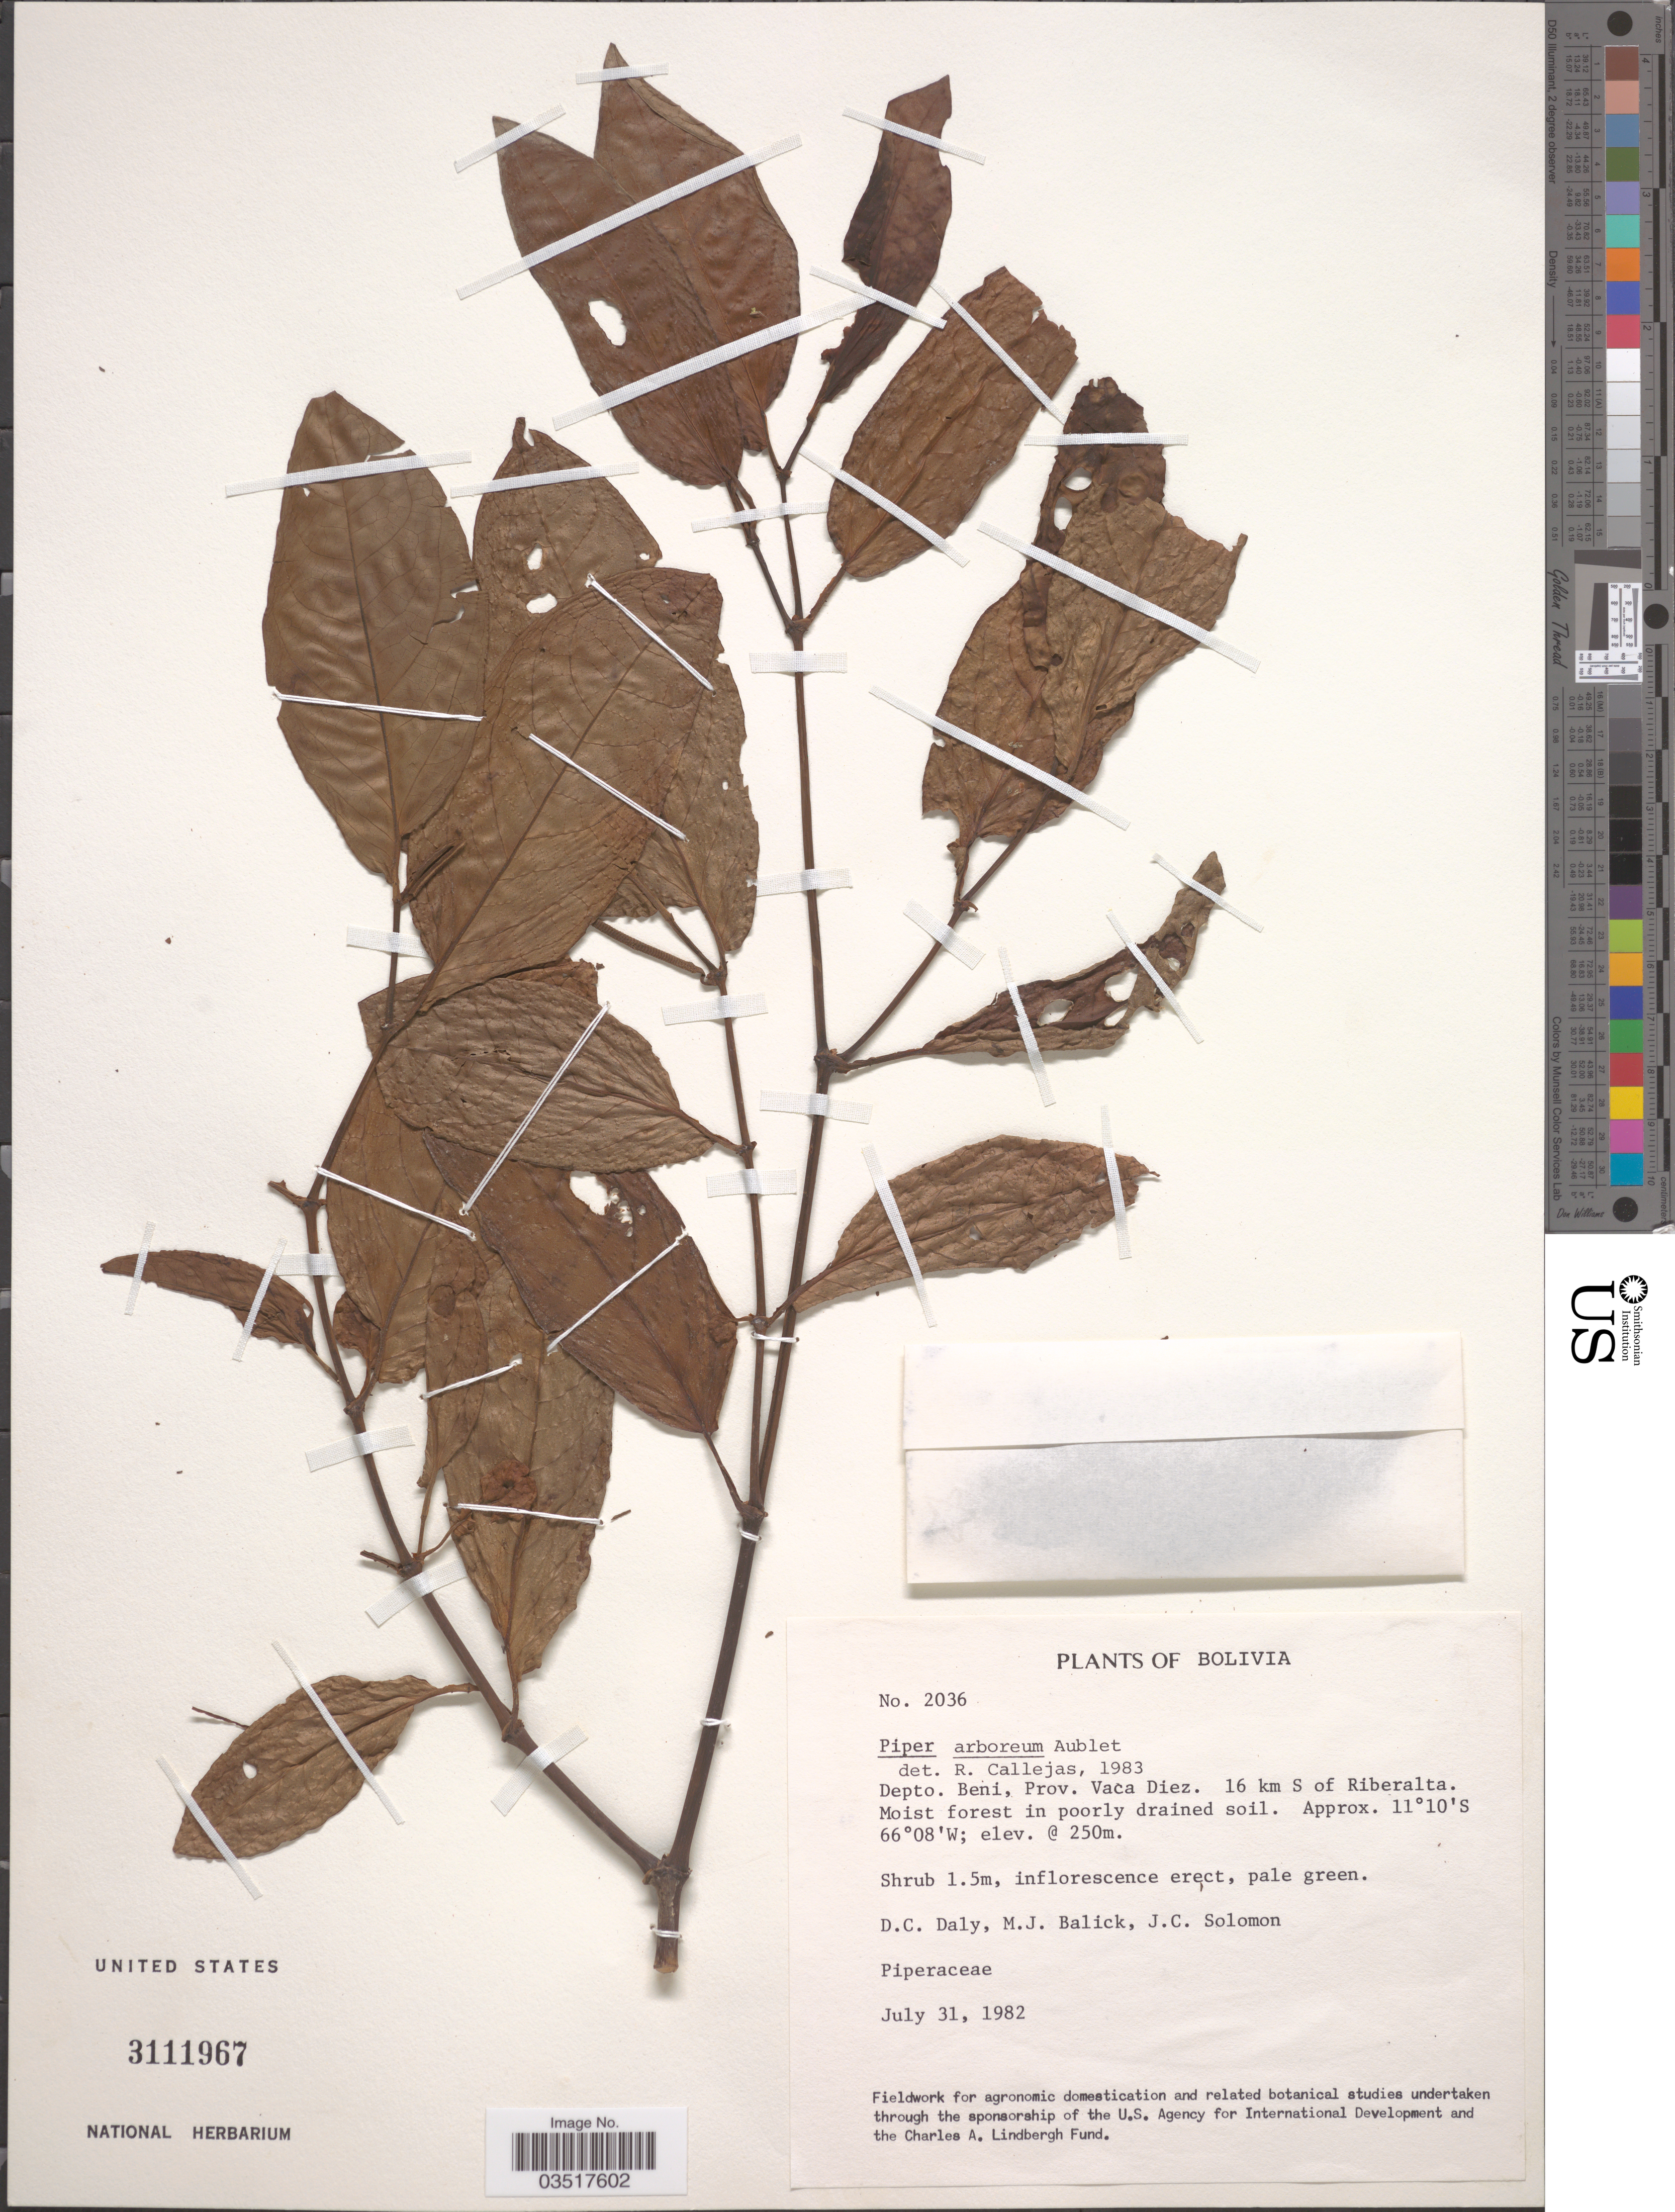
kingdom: Plantae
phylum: Tracheophyta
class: Magnoliopsida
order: Piperales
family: Piperaceae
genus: Piper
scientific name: Piper arboreum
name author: Aubl.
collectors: D. C. Daly, M. J. Balick & J. C. Solomon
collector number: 2036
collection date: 1982-07-31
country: Bolivia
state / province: Beni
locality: Depto. Beni, Prov. Vaca Diez. 16 km S of Riberalta.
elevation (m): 250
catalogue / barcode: US 3111967